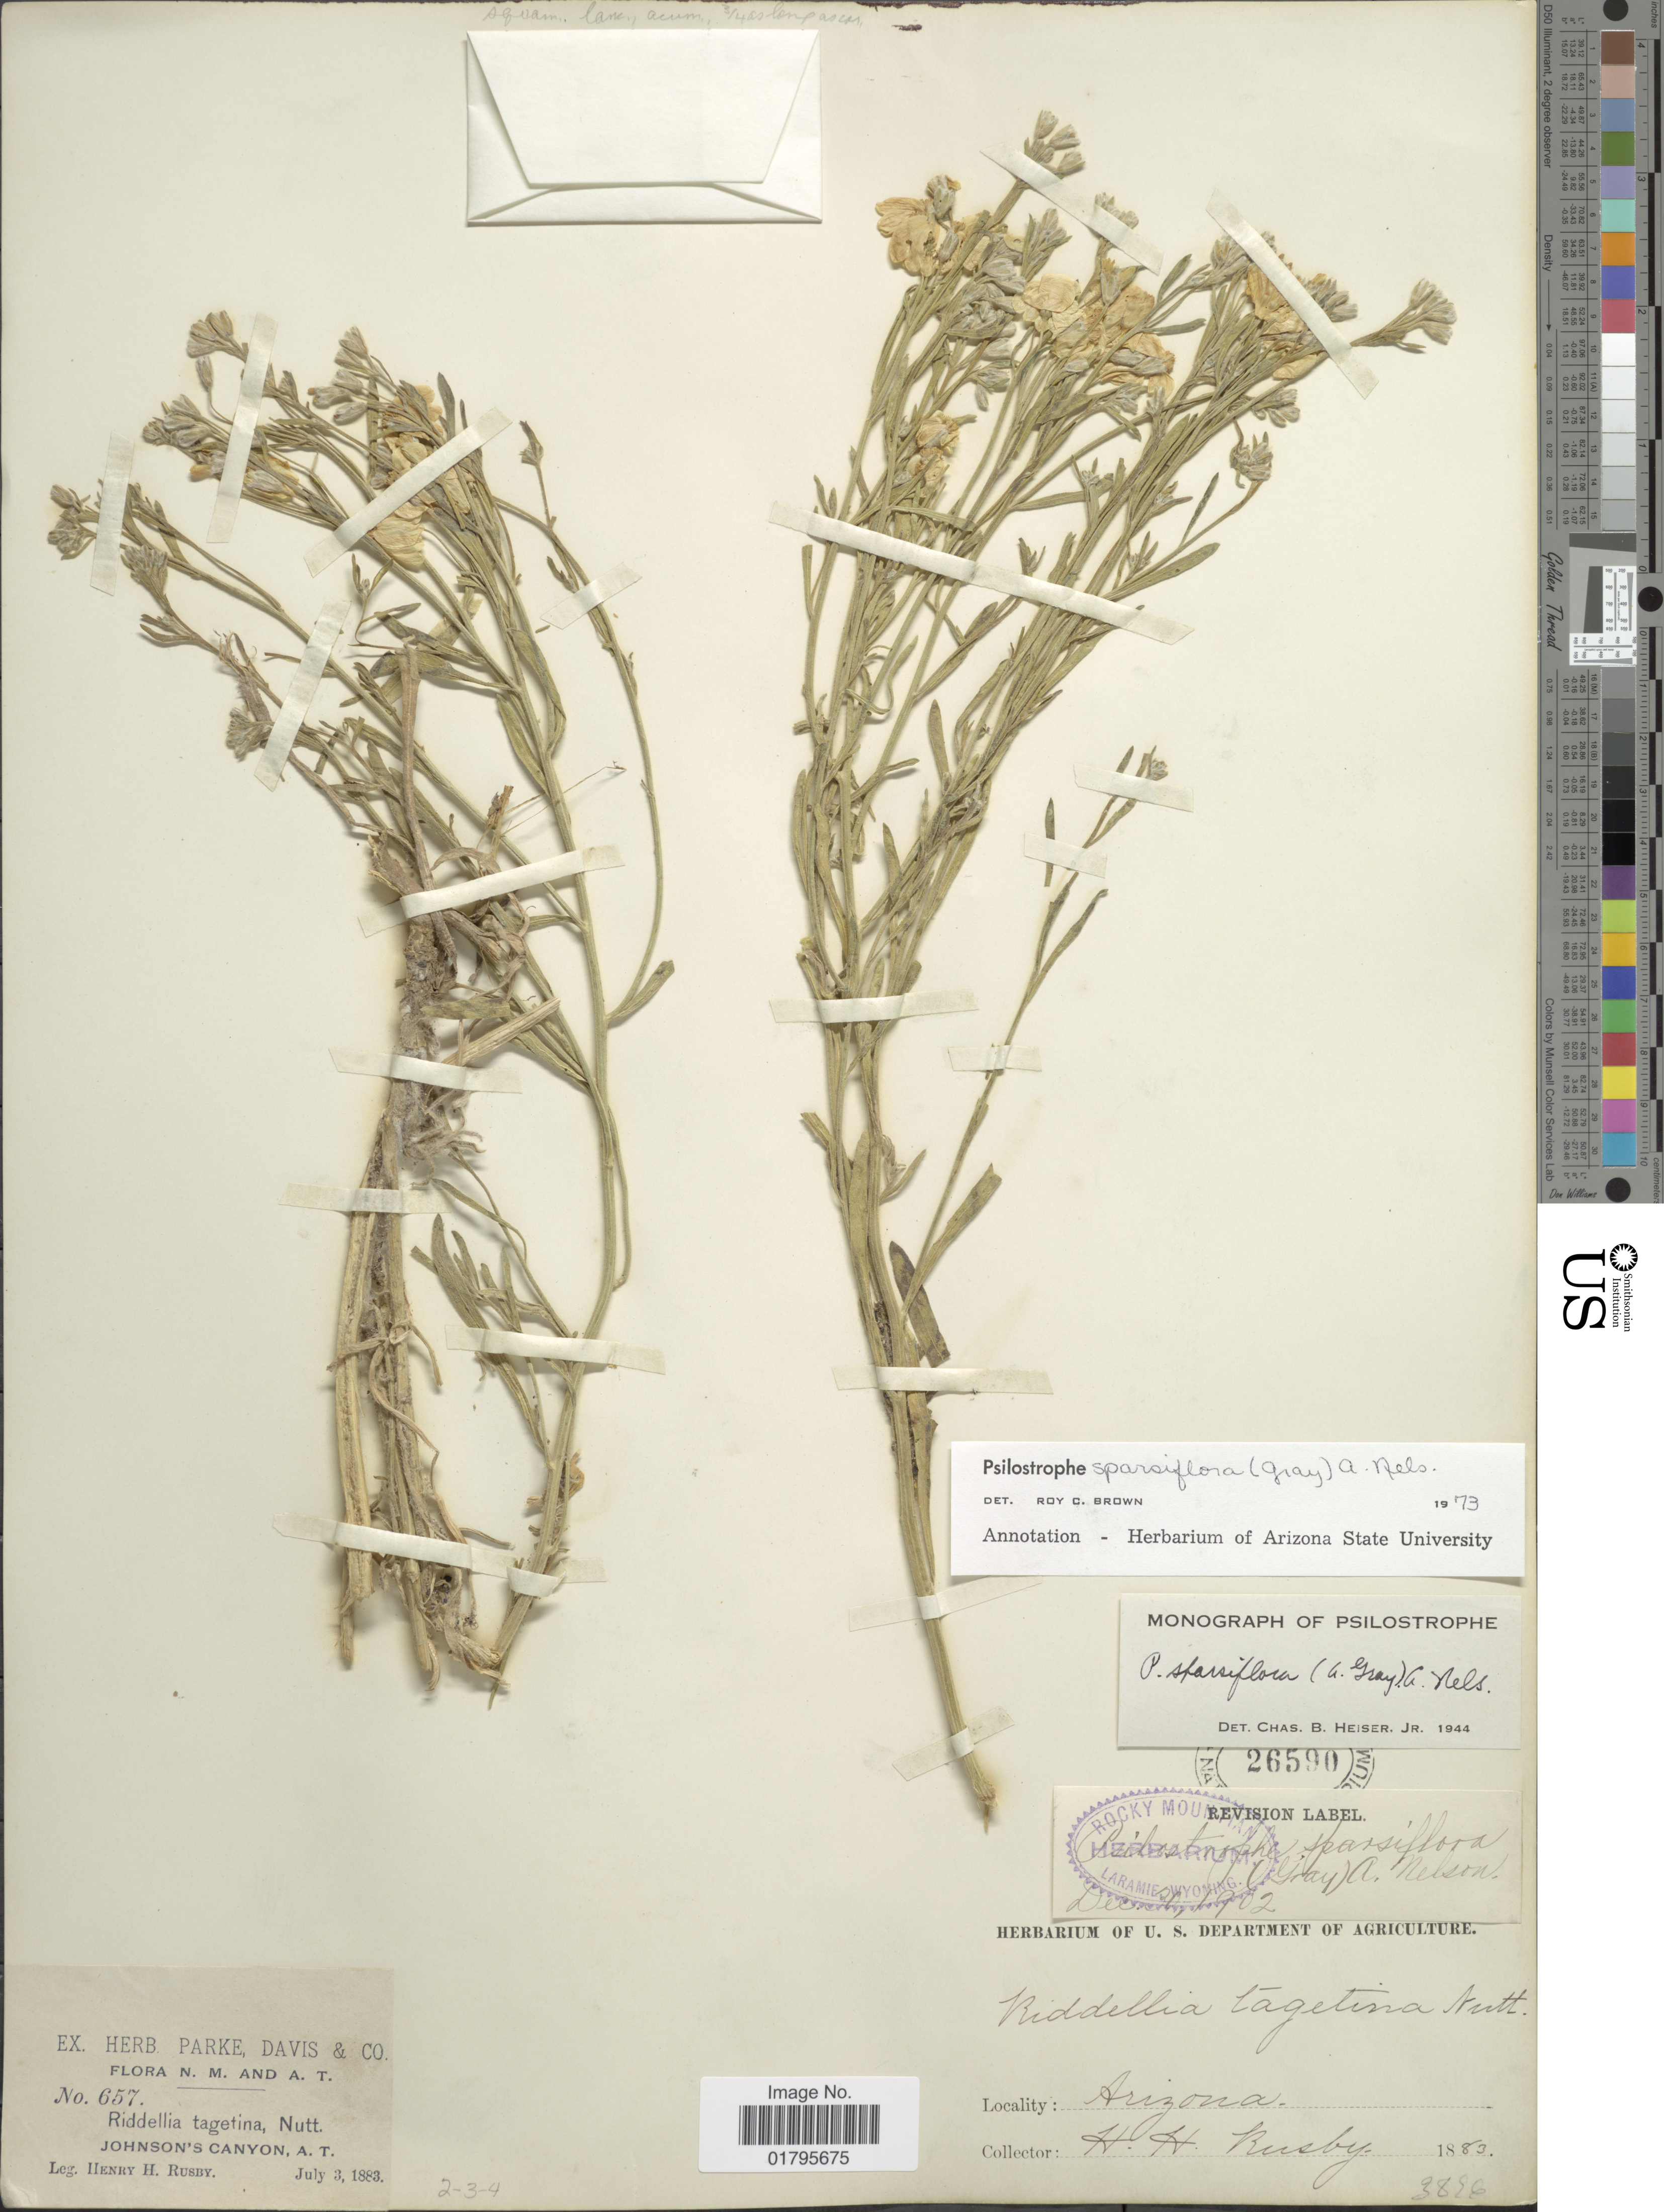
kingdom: Plantae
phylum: Tracheophyta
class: Magnoliopsida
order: Asterales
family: Asteraceae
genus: Psilostrophe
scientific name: Psilostrophe sparsiflora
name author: (A. Gray) A. Nelson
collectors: H. H. Rusby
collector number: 657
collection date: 1883-07-03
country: United States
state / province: Arizona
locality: Johnson's Canyon, A. T.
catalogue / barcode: US 26590